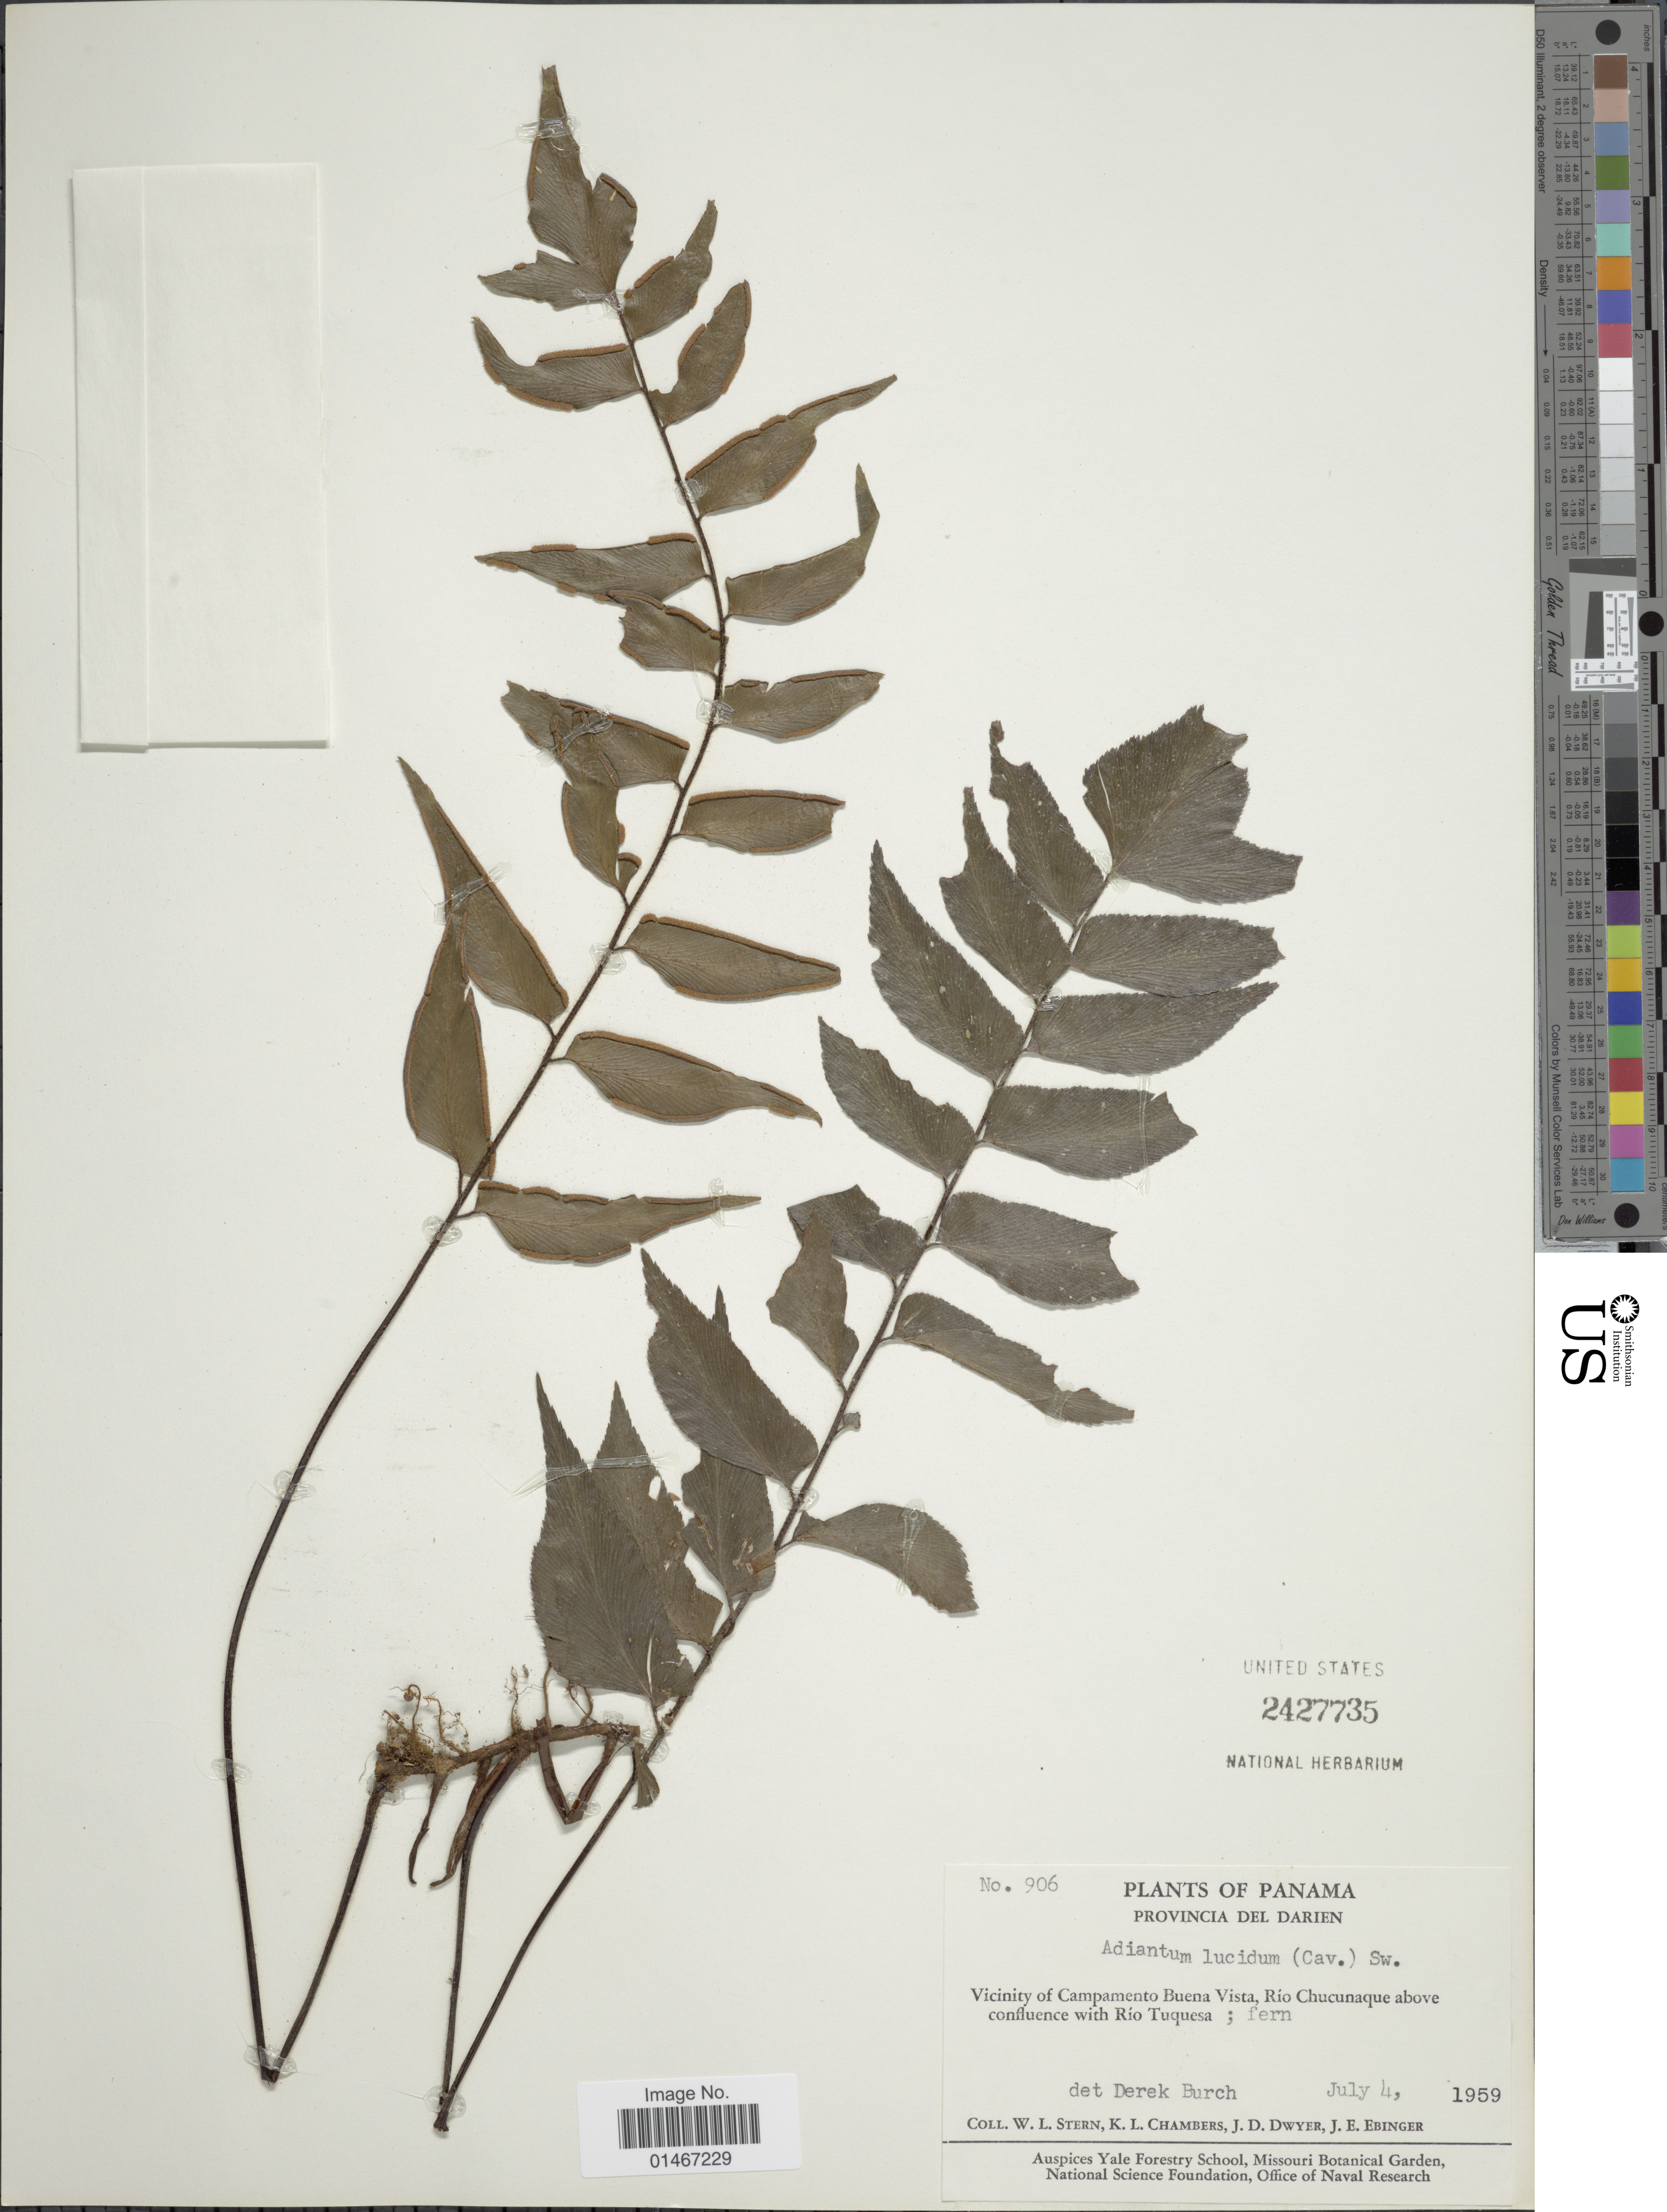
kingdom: Plantae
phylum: Tracheophyta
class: Polypodiopsida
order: Polypodiales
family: Pteridaceae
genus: Adiantum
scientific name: Adiantum lucidum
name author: (Cav.) Sw.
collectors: W. L. Stern, K. Chambers, J. D. Dwyer & J. Ebinger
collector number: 906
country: Panama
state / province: Darién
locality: Provincia del Darien. Vicinity of Campamento Buena Vista, Rio Chucunaque above confluence with Rio Tuquesa.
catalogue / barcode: US 2427735